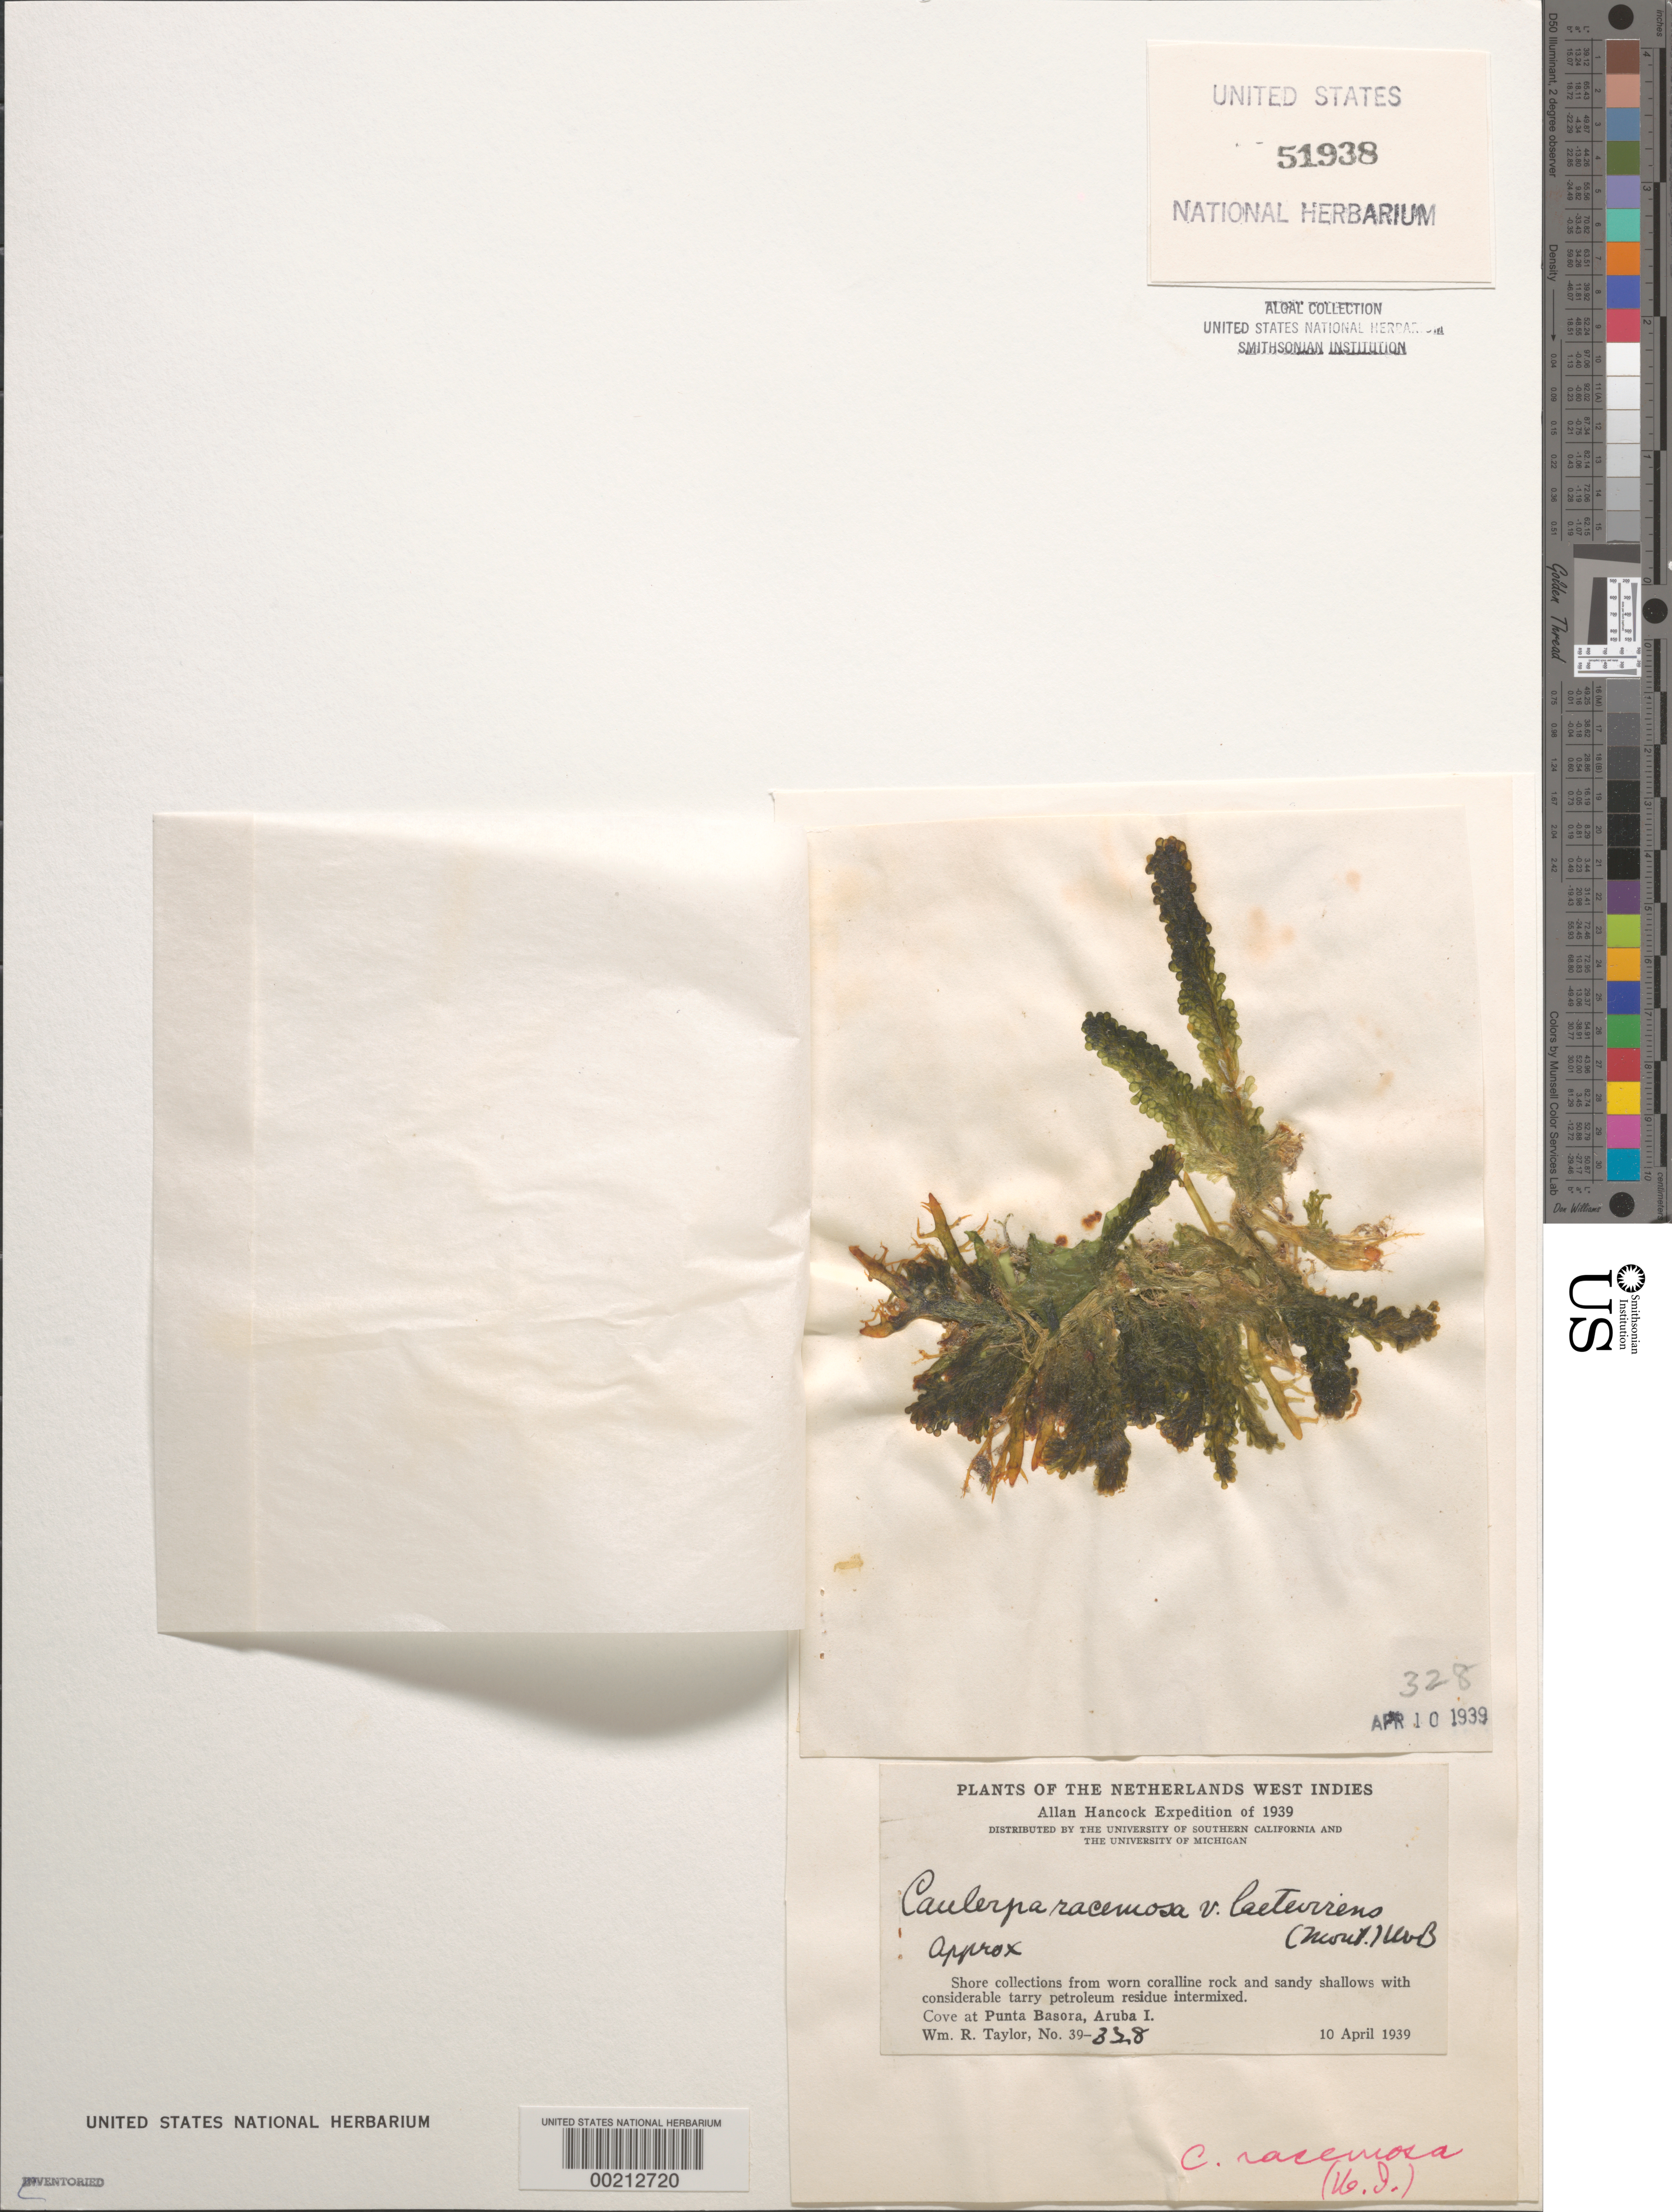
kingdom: Plantae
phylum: Chlorophyta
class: Ulvophyceae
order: Bryopsidales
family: Caulerpaceae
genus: Caulerpa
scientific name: Caulerpa racemosa var. laetevirens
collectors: W. R. Taylor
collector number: WRT 39-328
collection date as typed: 10 Apr 1939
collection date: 1939-04-10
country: Aruba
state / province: ABC Islands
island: Aruba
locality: Punta Basora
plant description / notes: Allan Hancock Expedition of 1939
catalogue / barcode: US 51938